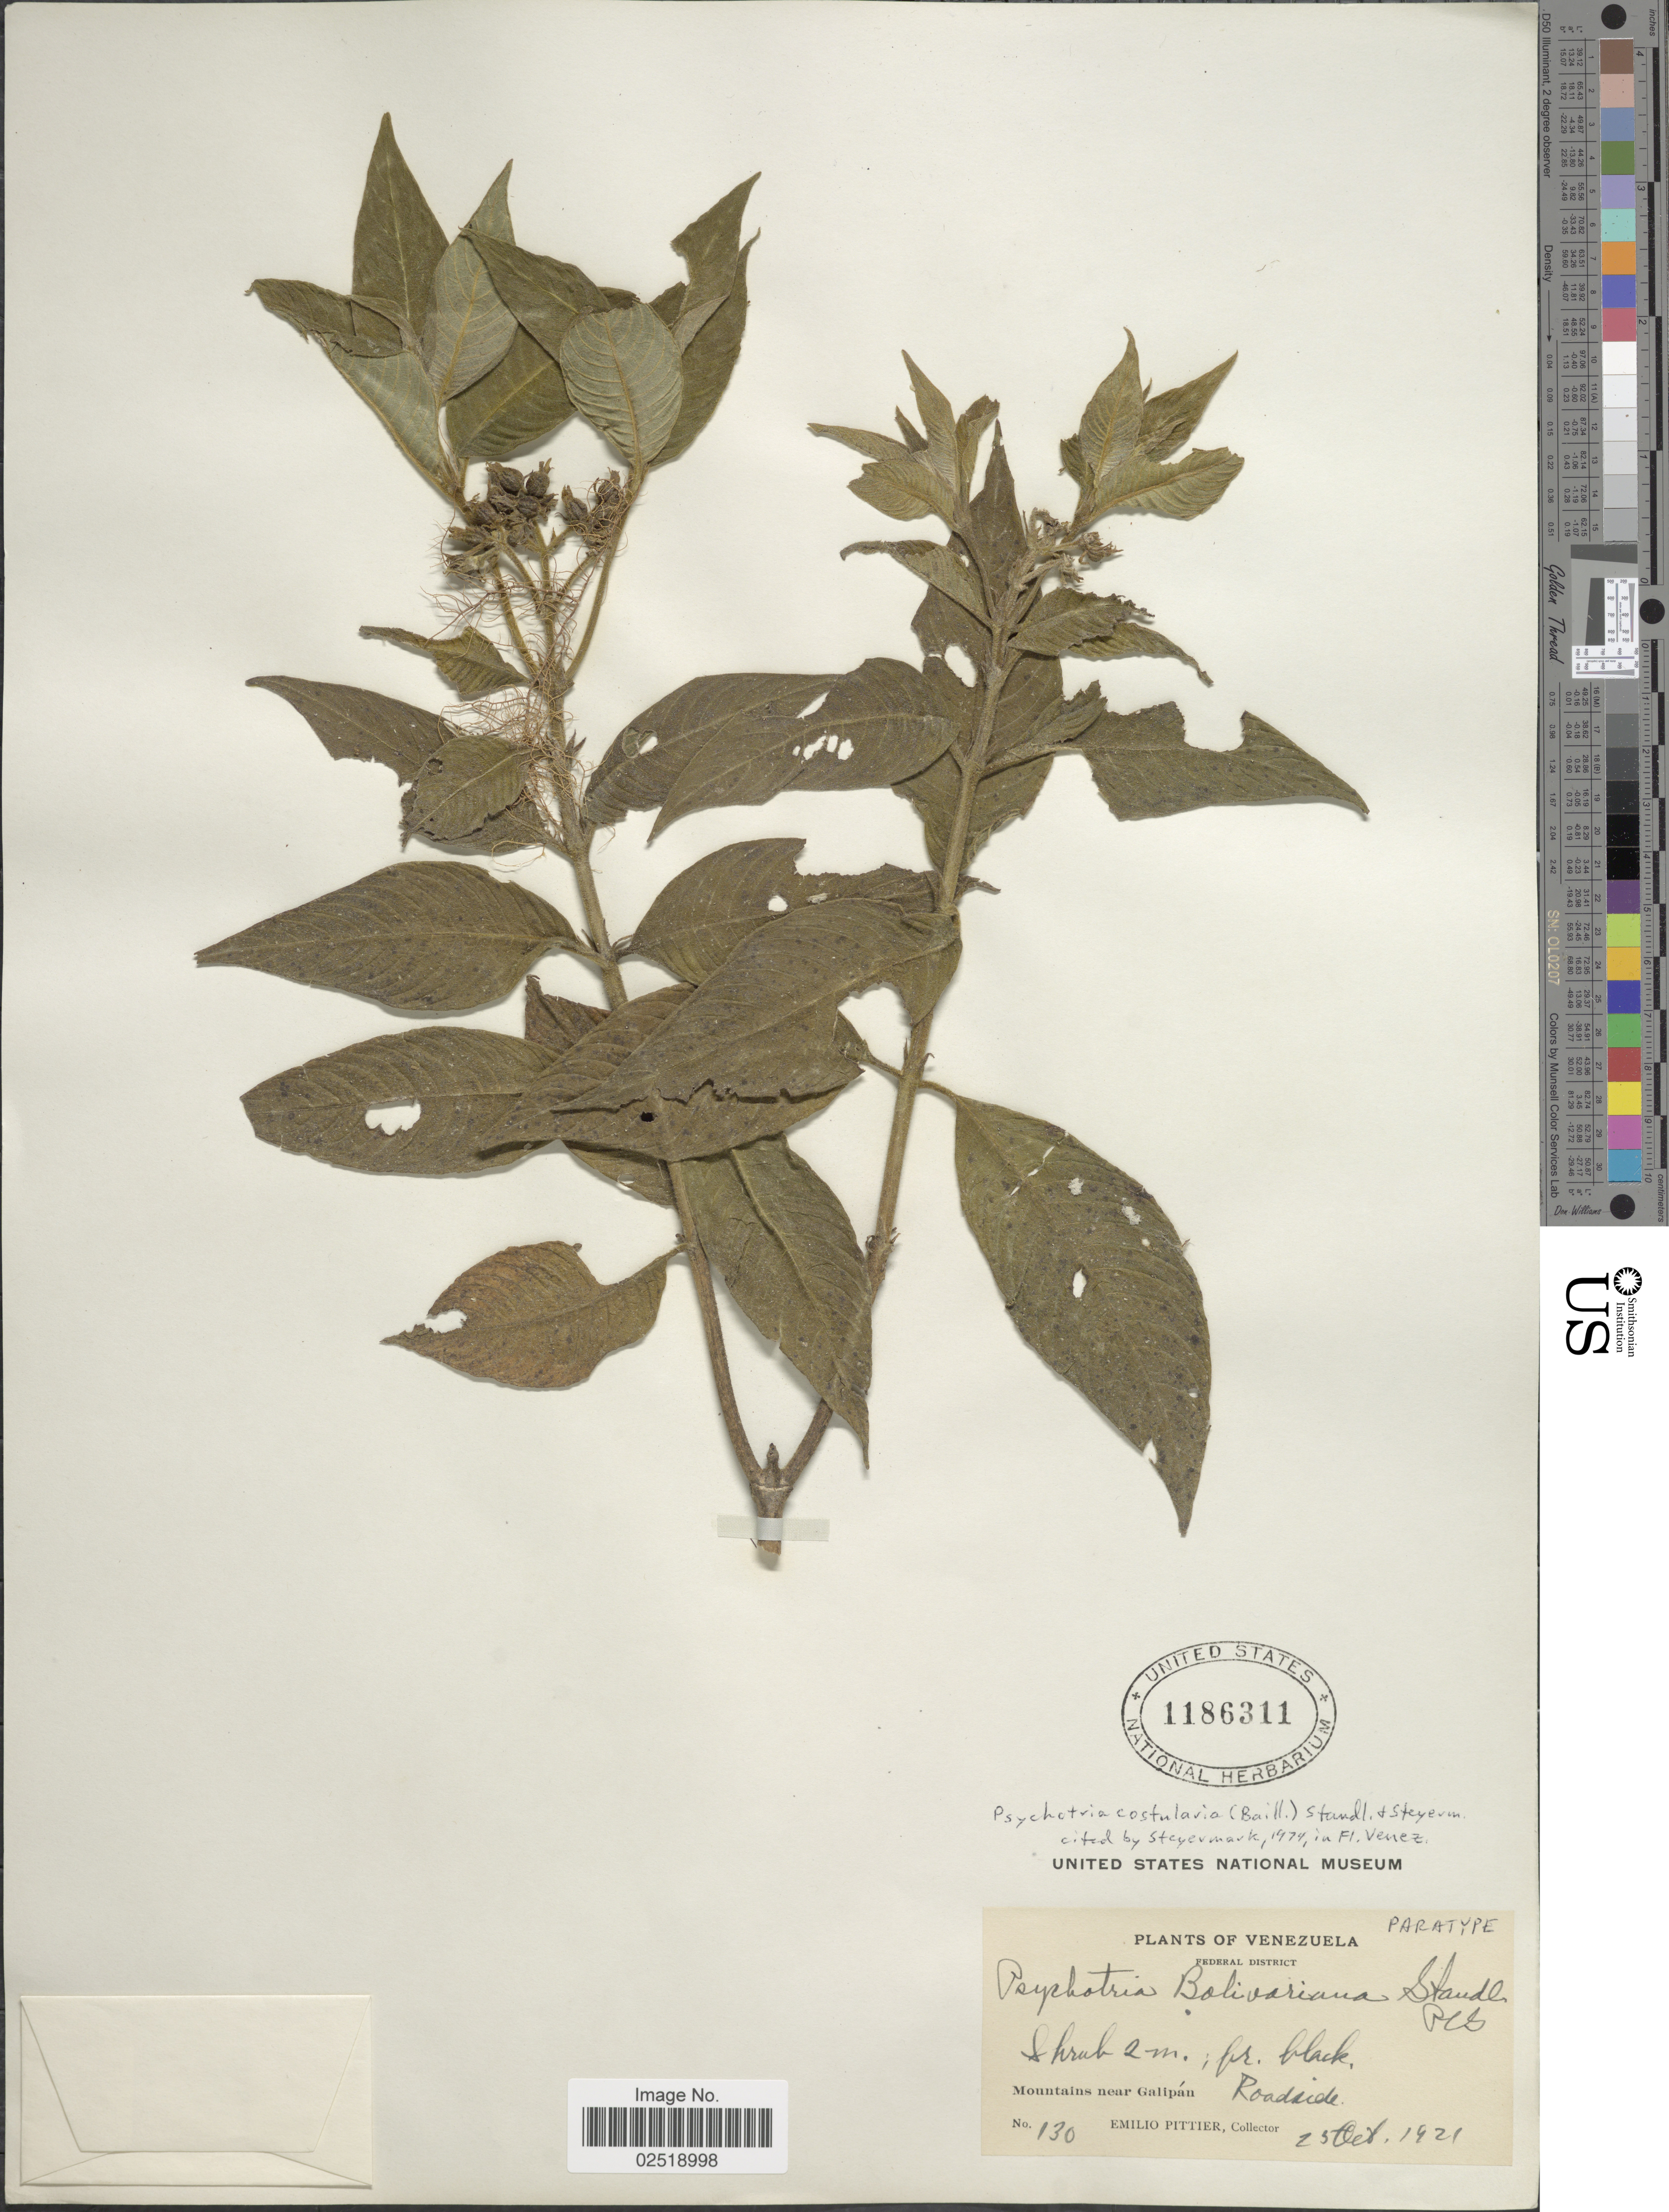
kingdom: Plantae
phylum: Tracheophyta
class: Magnoliopsida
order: Gentianales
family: Rubiaceae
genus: Psychotria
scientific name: Psychotria costularia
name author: (Baill.) Standl. & Steyerm.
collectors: E. Pittier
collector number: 130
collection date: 1921-10-25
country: Venezuela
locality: Federal District. Mountains near Galipa. Roadside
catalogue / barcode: US 1186311